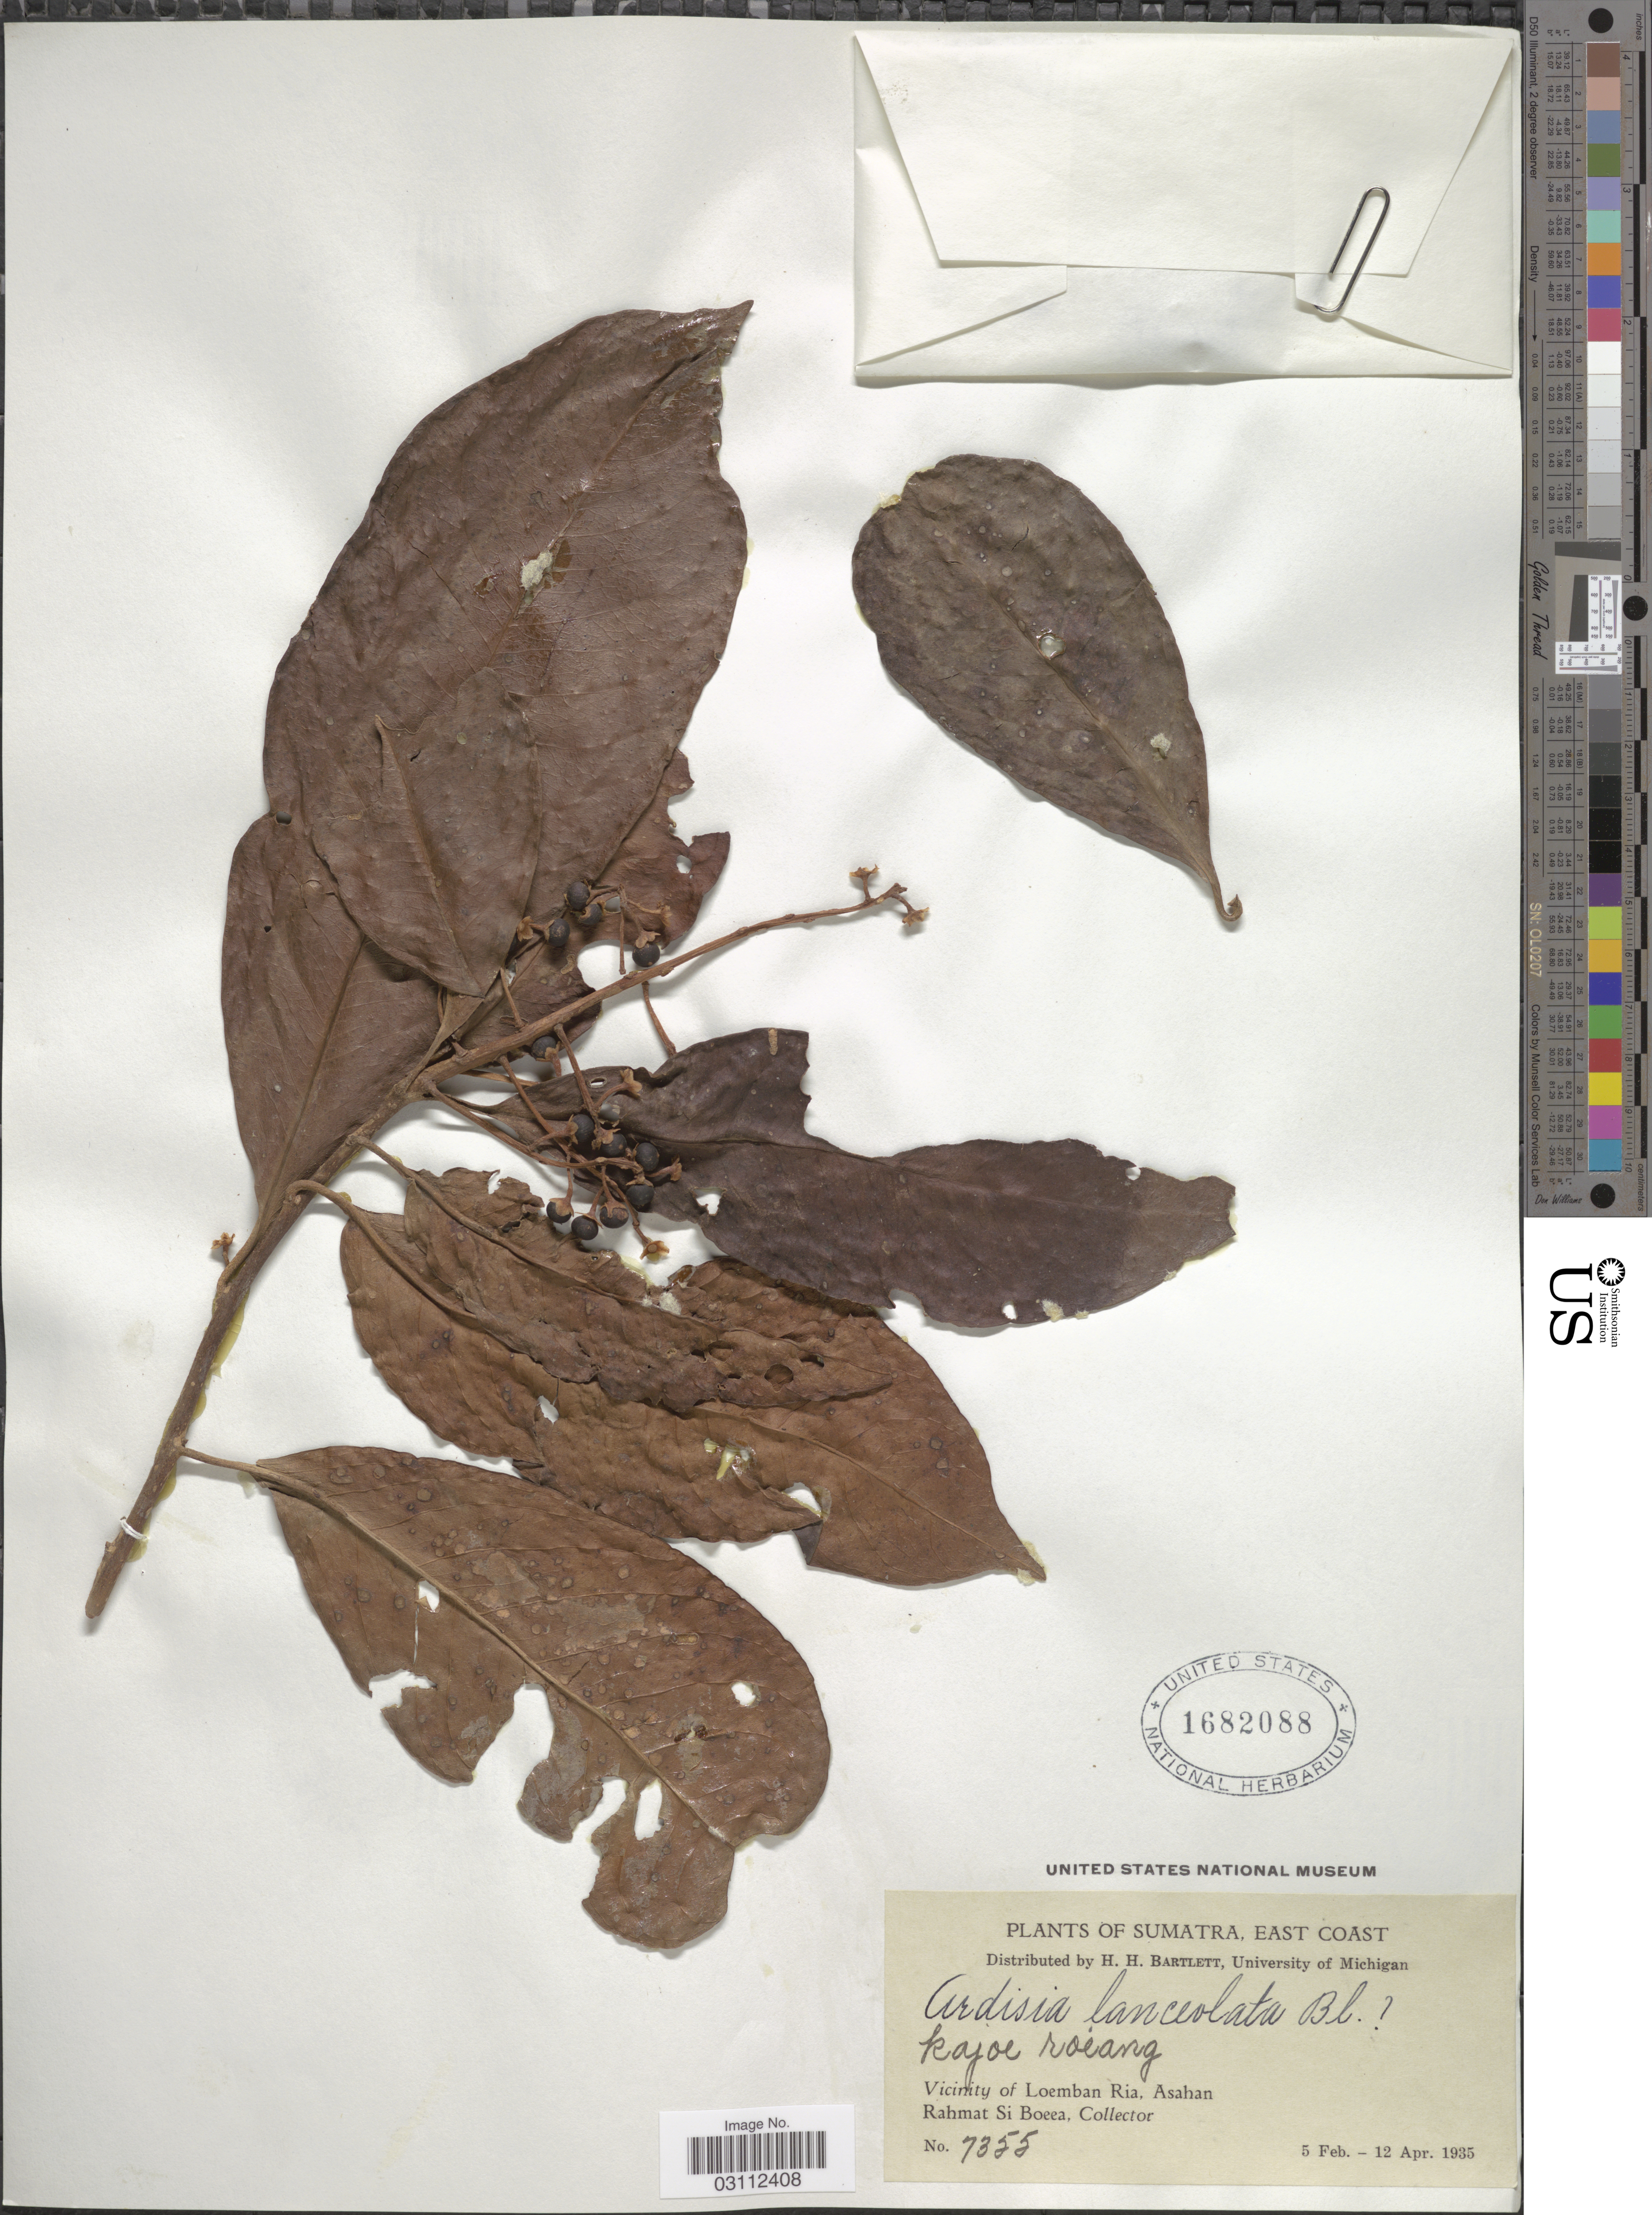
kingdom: Plantae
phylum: Tracheophyta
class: Magnoliopsida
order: Ericales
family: Primulaceae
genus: Ardisia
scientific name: Ardisia lanceolata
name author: Roxb.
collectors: Rahmat Si Boeea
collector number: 7355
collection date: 1935-02-05/1935-04-12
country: Indonesia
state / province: Sumatra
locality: East Coast. Vicinity of Loemban Ria, Asahan.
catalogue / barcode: US 1682088